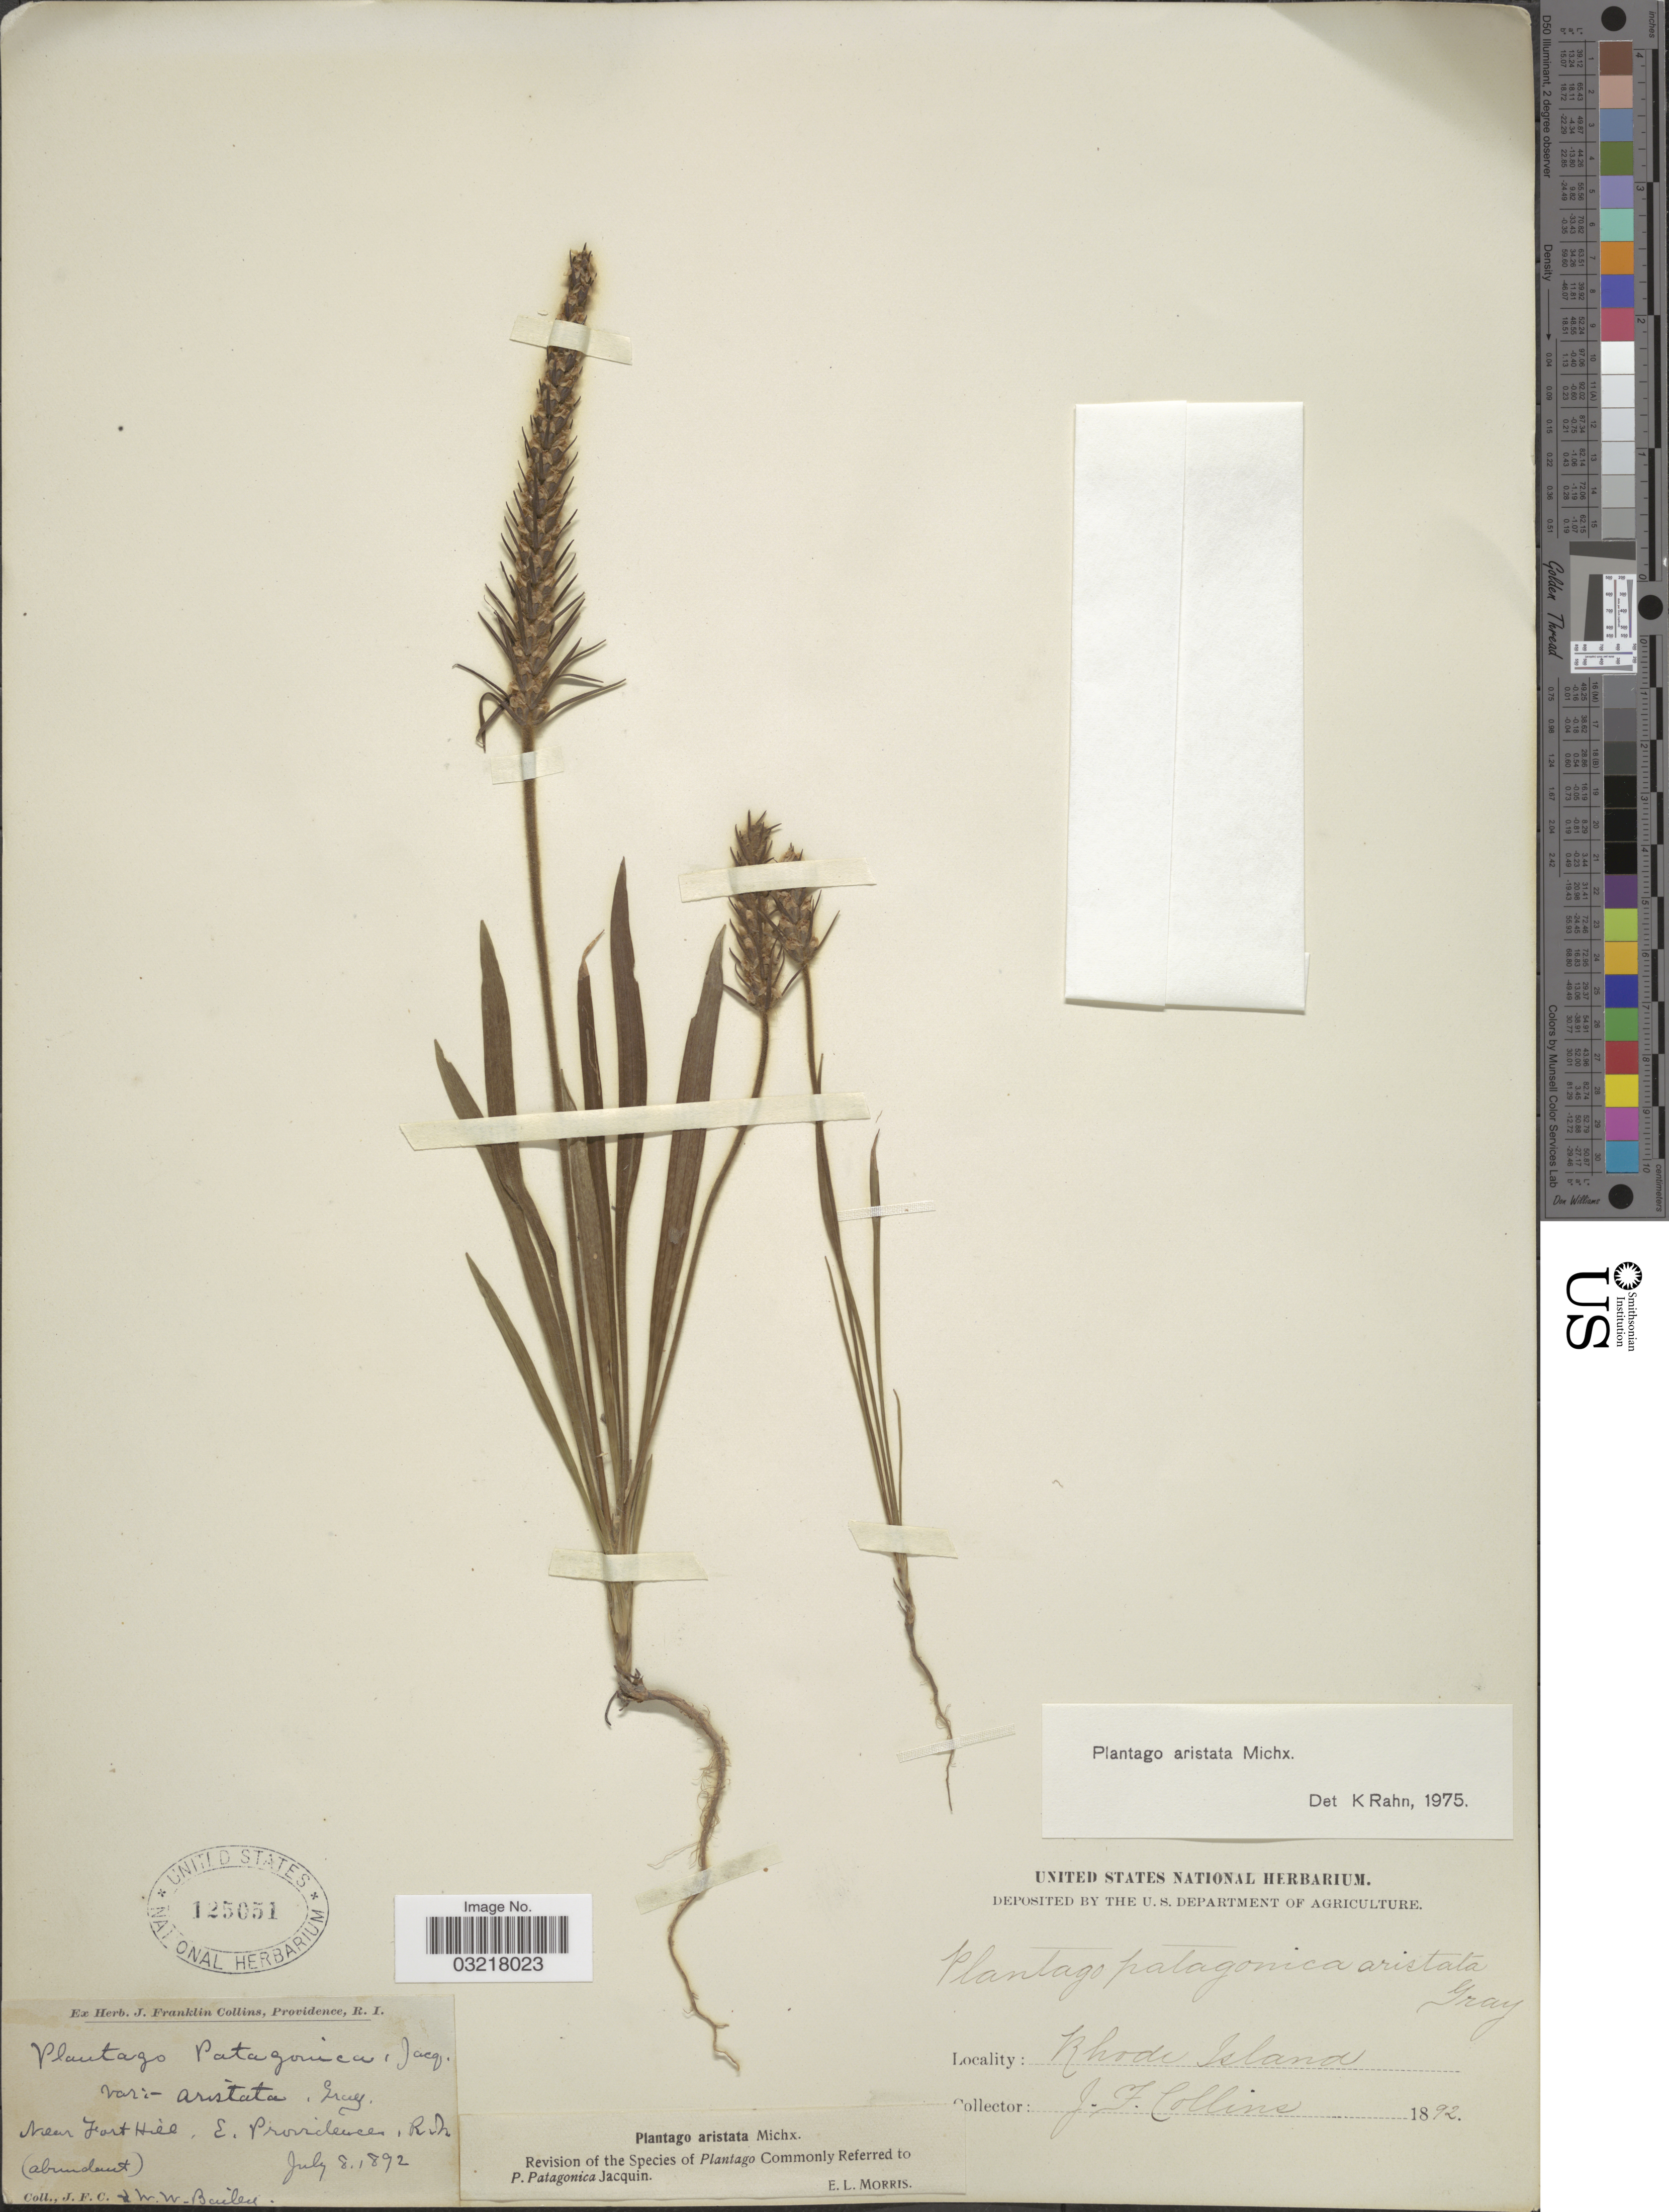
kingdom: Plantae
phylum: Tracheophyta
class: Magnoliopsida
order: Lamiales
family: Plantaginaceae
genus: Plantago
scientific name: Plantago aristata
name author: Michx.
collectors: J. Collins & W. W. Bailey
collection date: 1892-07-08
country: United States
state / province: Rhode Island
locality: Near Fort Hill, E. Providence, R. I.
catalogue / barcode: US 125051